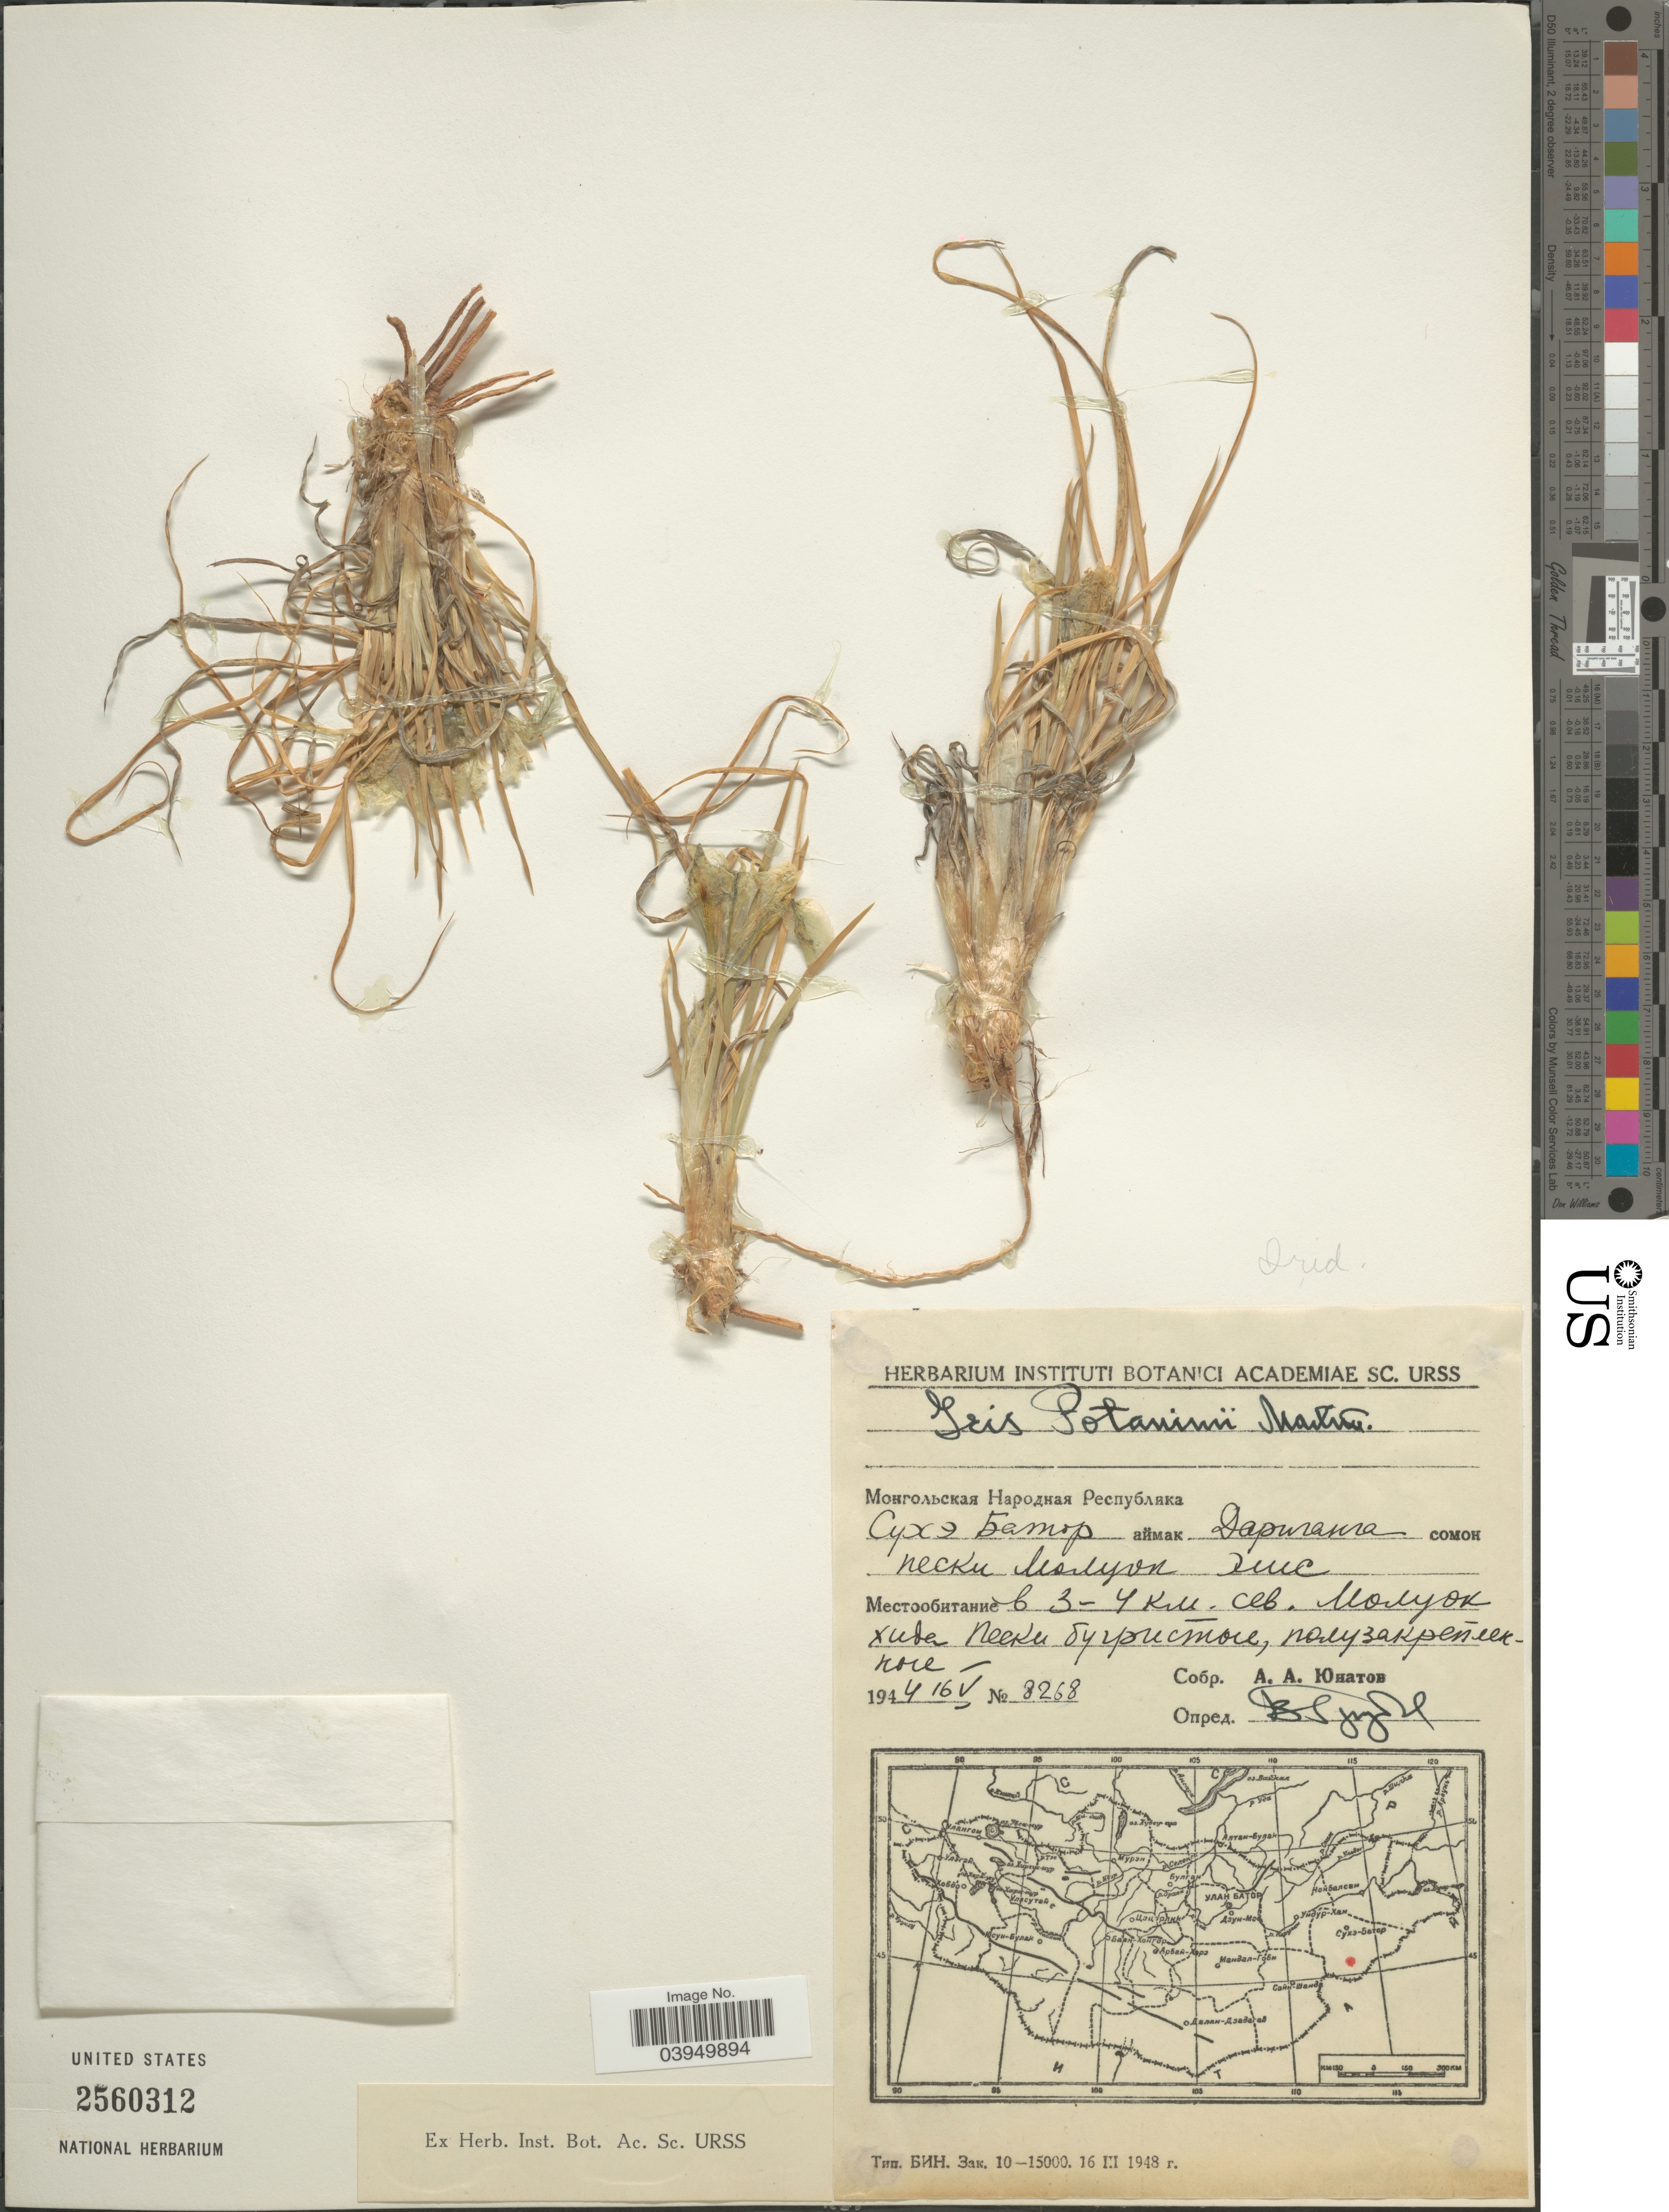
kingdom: Plantae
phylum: Tracheophyta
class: Liliopsida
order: Asparagales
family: Iridaceae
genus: Iris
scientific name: Iris potaninii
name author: Maxim.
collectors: A. Unatov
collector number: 8268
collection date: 1944-05-16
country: Mongolia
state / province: Suhbaatar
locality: Dariganga sum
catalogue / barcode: US 2560312